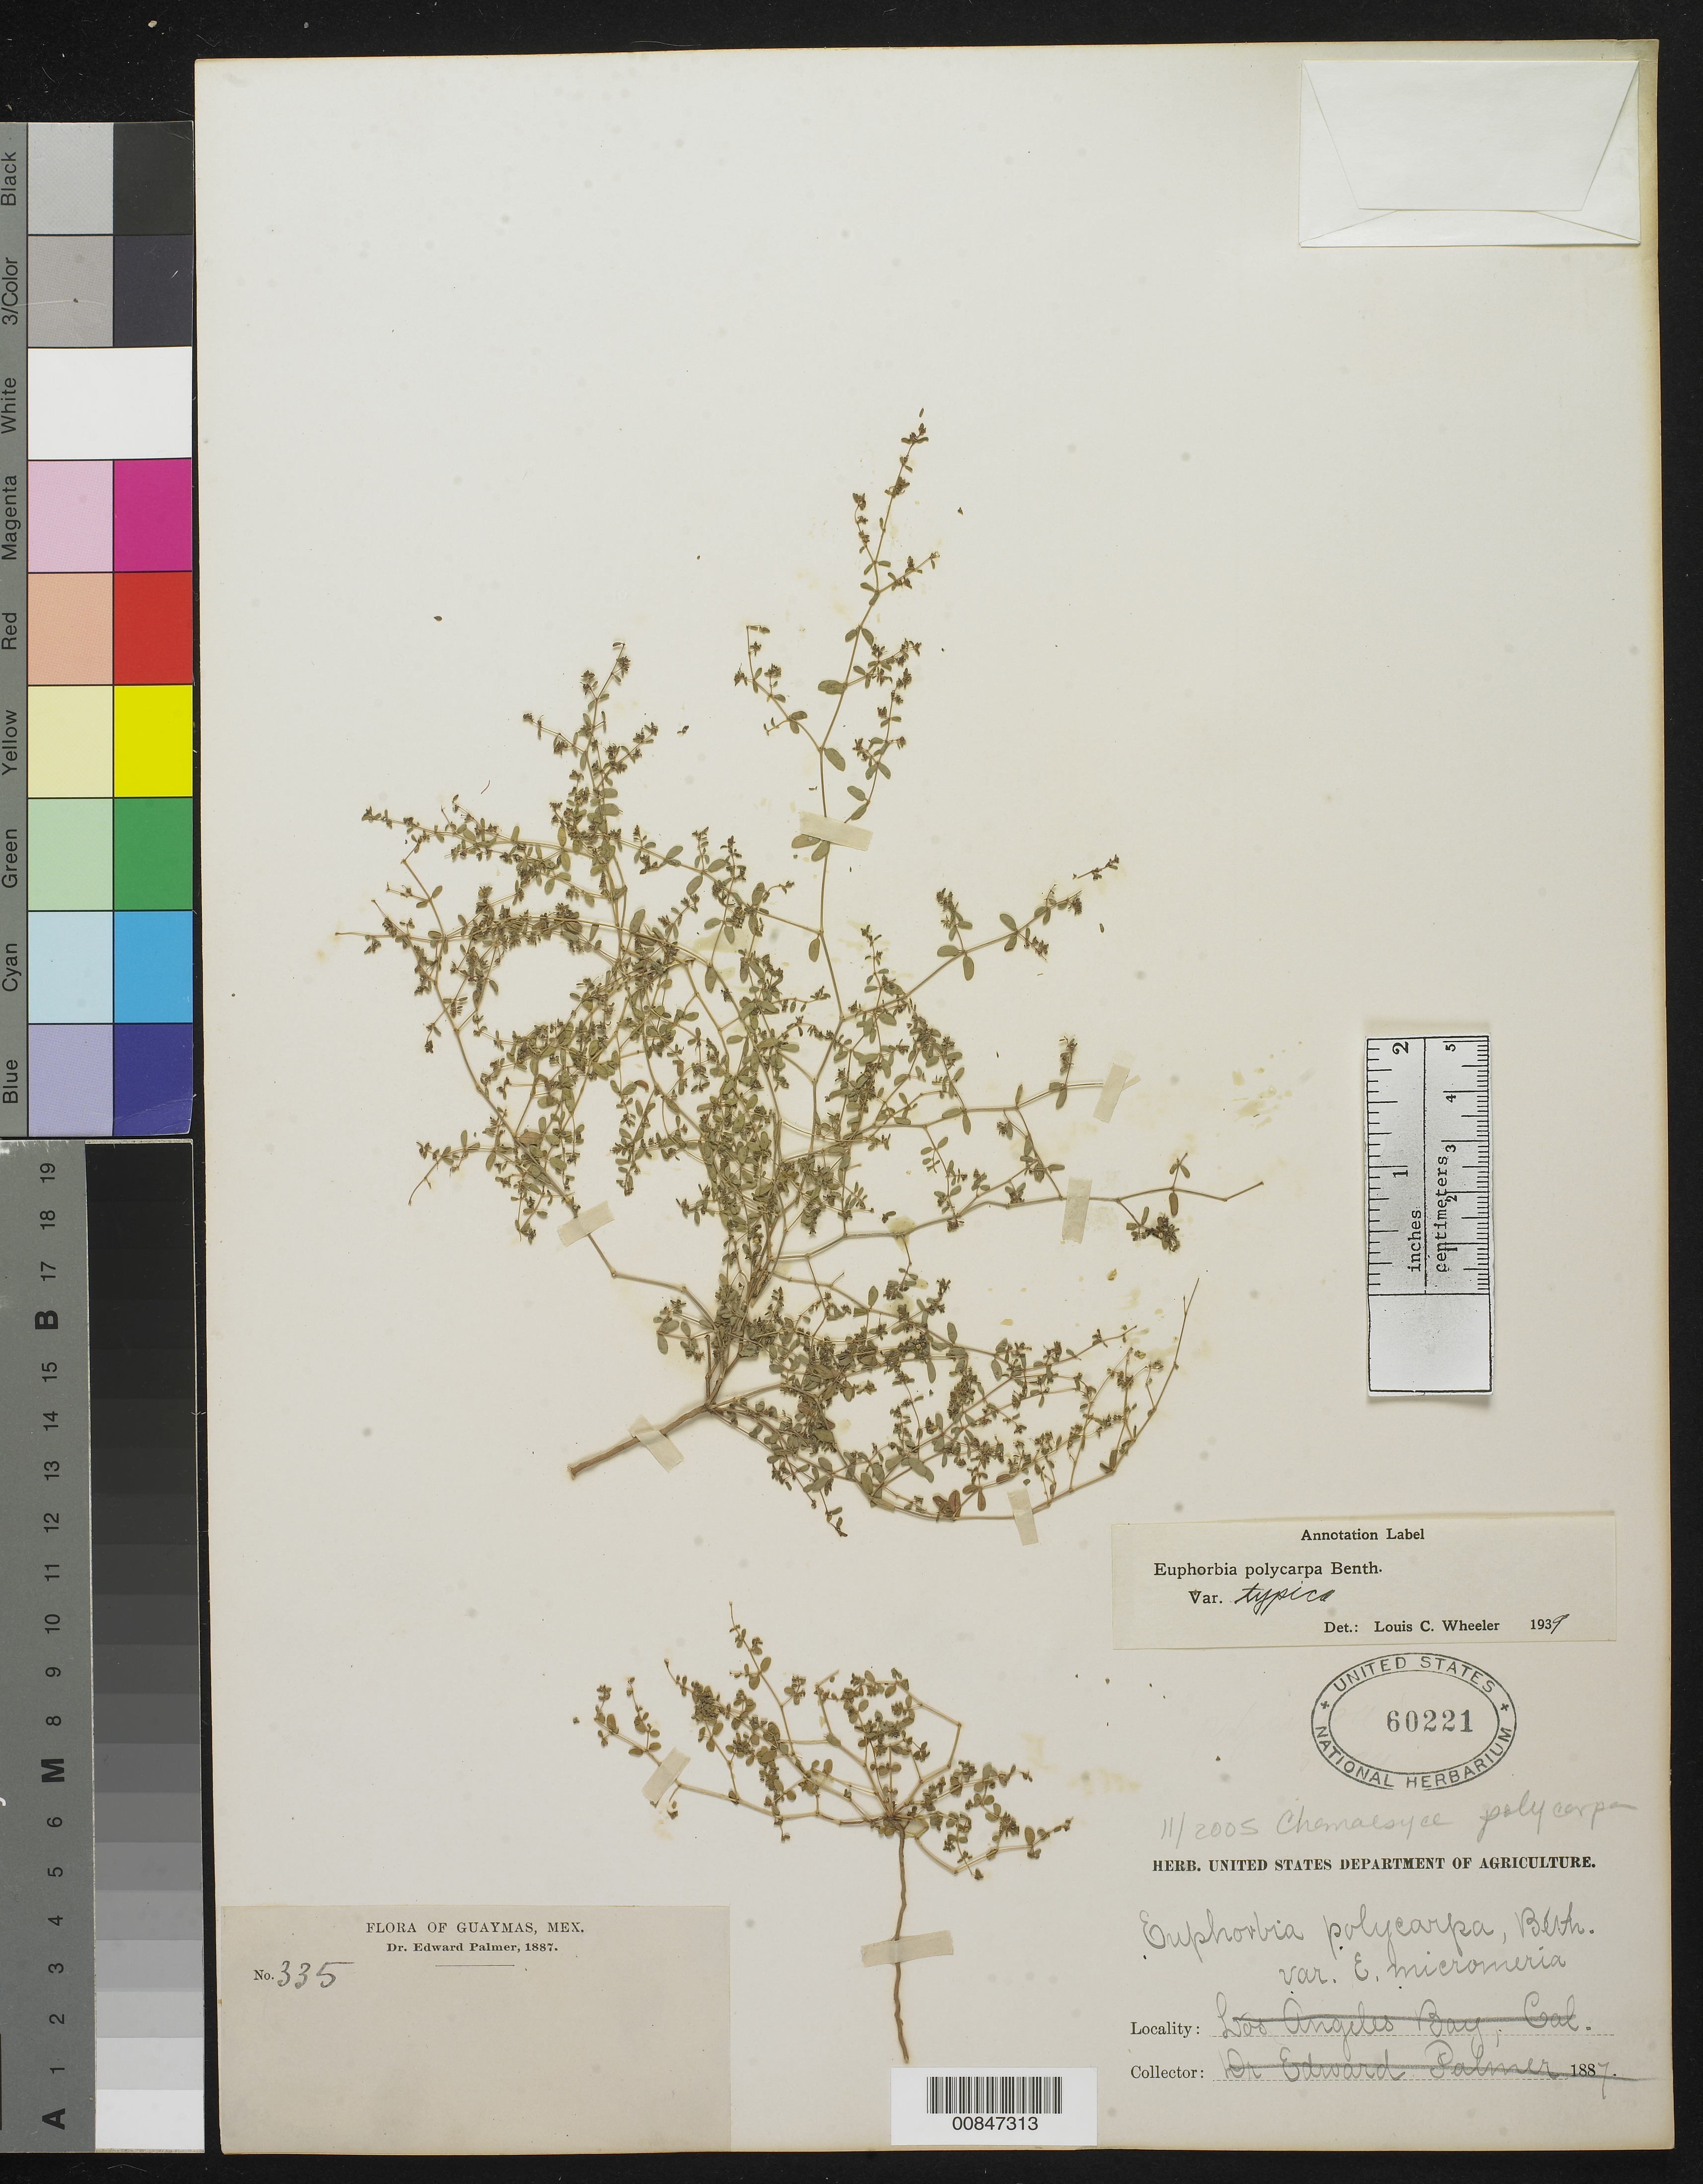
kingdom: Plantae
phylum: Tracheophyta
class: Magnoliopsida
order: Malpighiales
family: Euphorbiaceae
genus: Euphorbia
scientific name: Euphorbia polycarpa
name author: Benth.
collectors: E. Palmer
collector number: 335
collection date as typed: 1887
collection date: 1887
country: Mexico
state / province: Sonora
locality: Guaymas, Sonora.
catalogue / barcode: US 60221